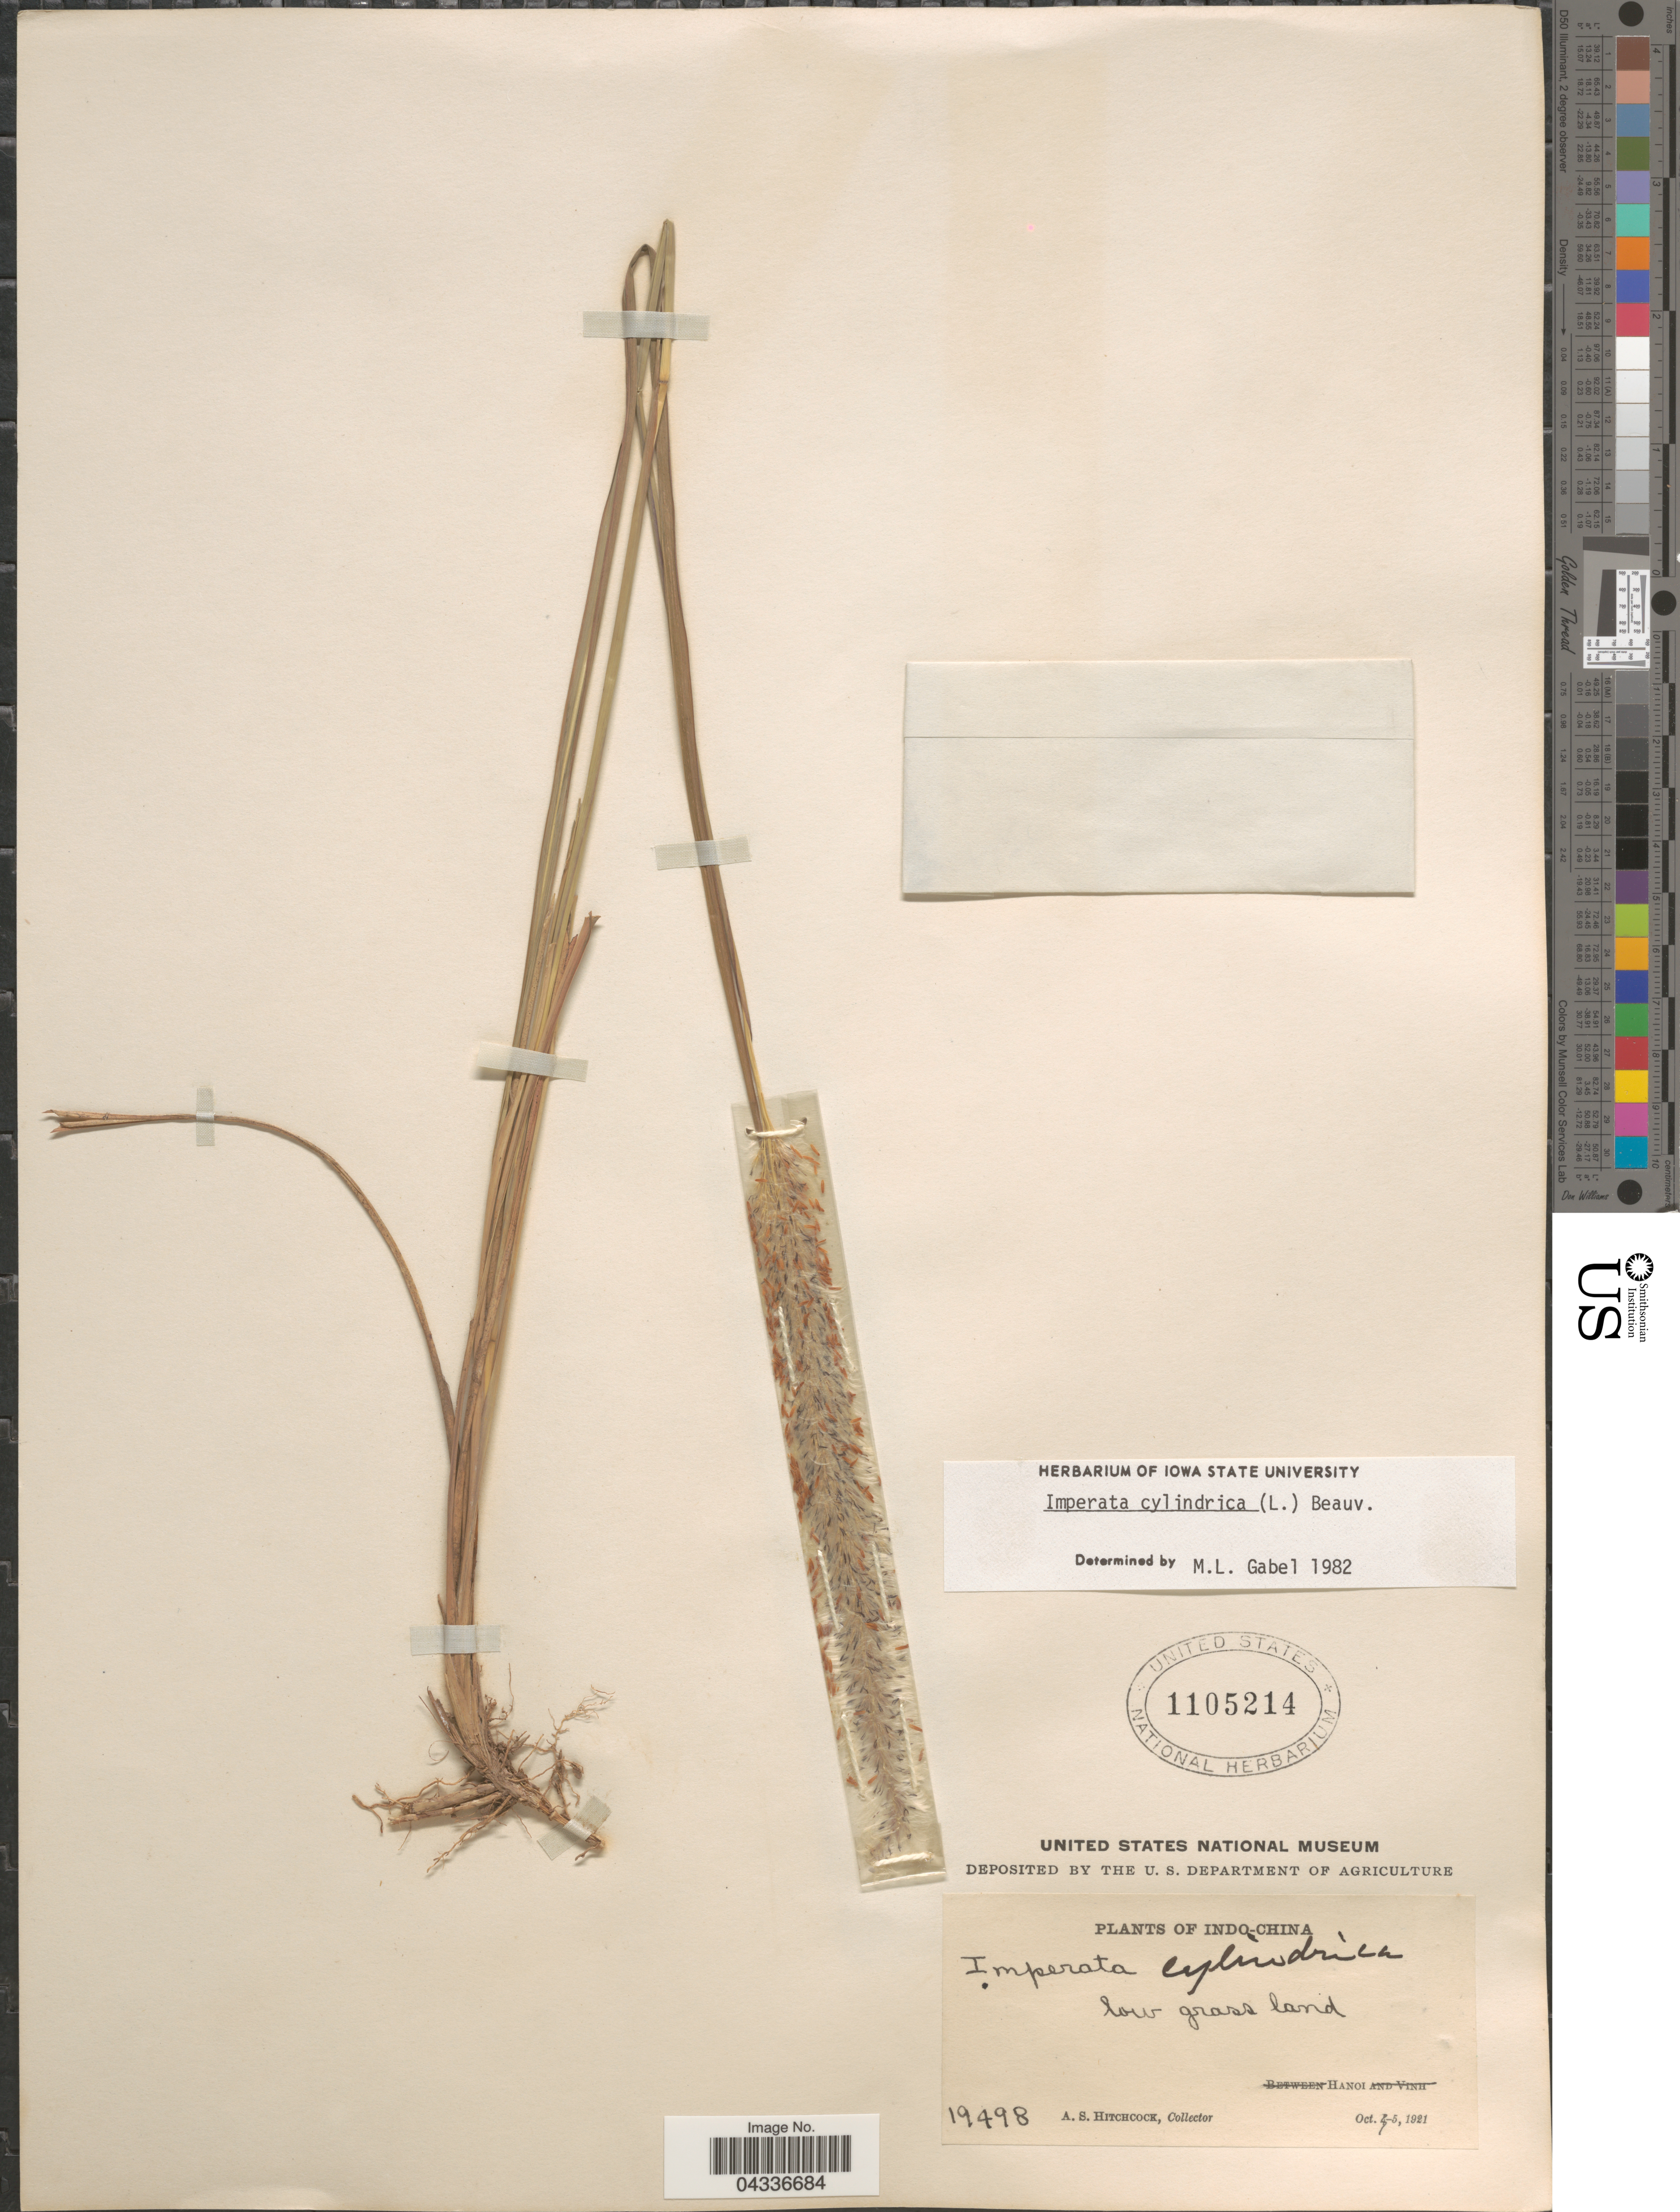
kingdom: Plantae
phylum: Tracheophyta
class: Liliopsida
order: Poales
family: Poaceae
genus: Imperata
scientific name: Imperata cylindrica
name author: (L.) P. Beauv.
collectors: A. S. Hitchcock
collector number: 19498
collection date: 1921-10-05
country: Vietnam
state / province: Ha Noi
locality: Indo-China. Hanoi.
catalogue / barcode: US 1105214